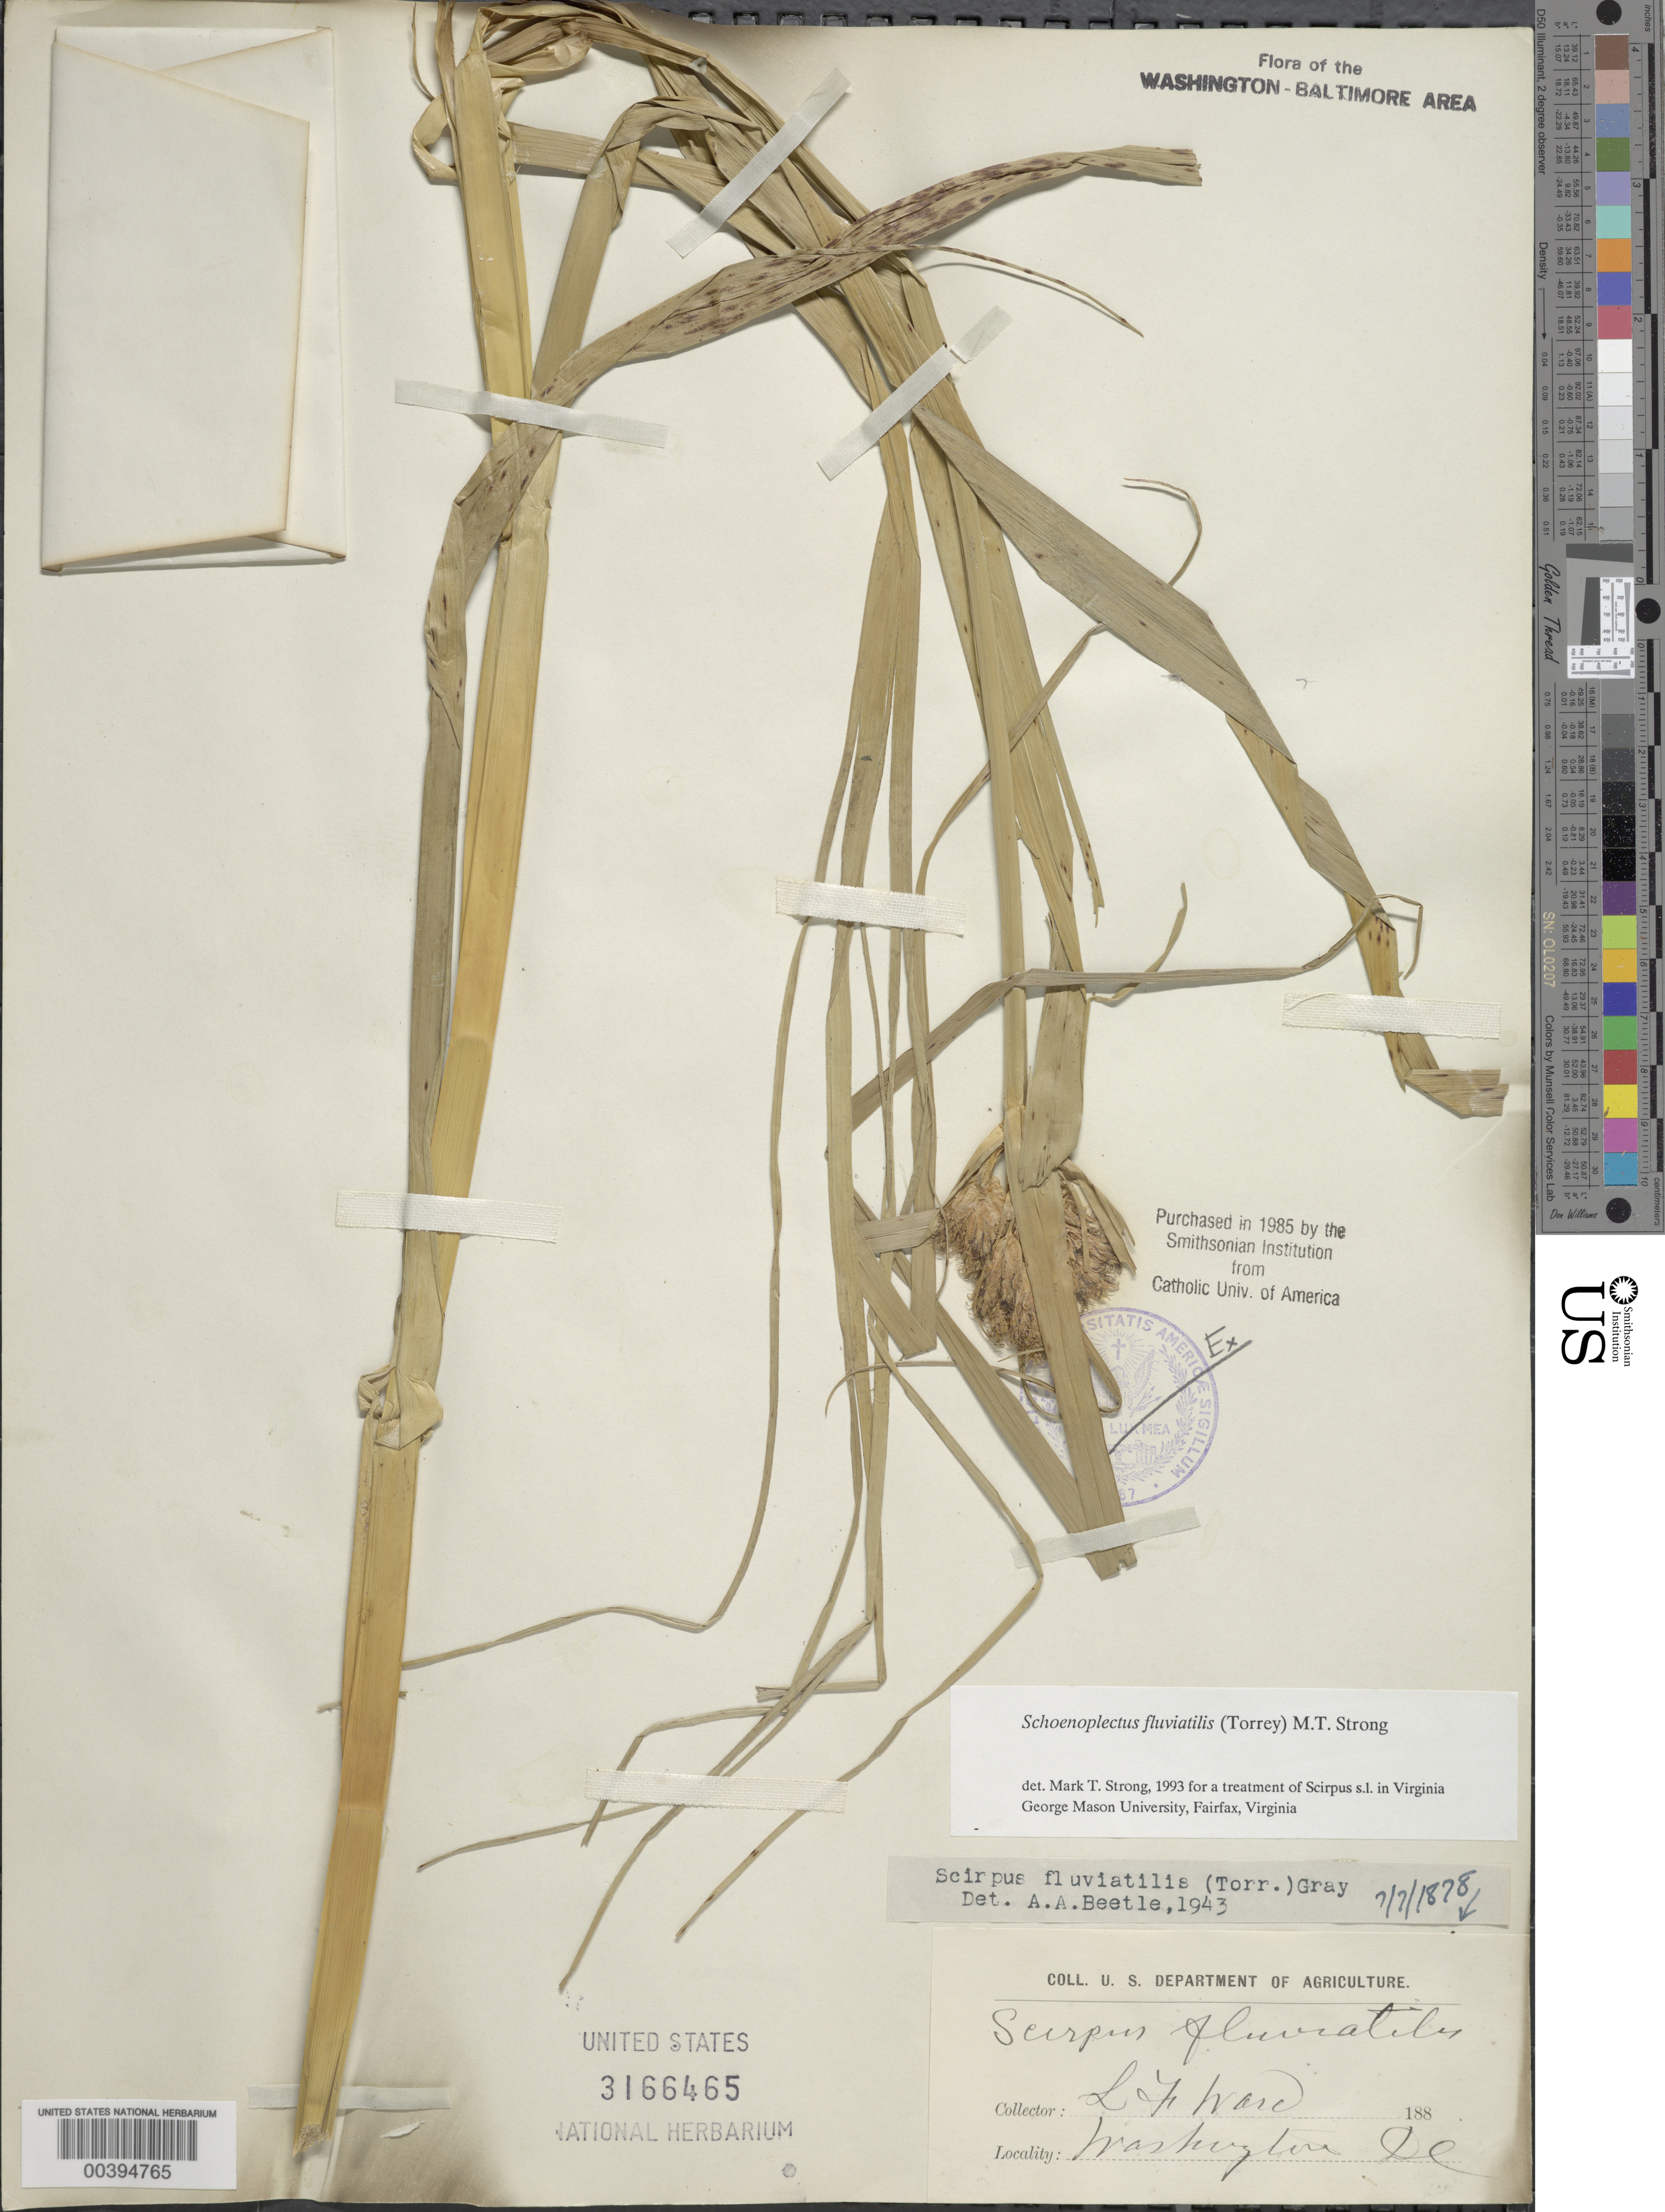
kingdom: Plantae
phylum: Tracheophyta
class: Liliopsida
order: Poales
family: Cyperaceae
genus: Bolboschoenus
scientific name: Bolboschoenus fluviatilis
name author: (Torr.) Soják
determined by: Strong, M. T., (US), Smithsonian Institution - National Museum of Natural History (UNITED STATES)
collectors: L. F. Ward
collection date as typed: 188-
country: United States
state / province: District of Columbia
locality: Washington DC Area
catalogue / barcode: US 3166465